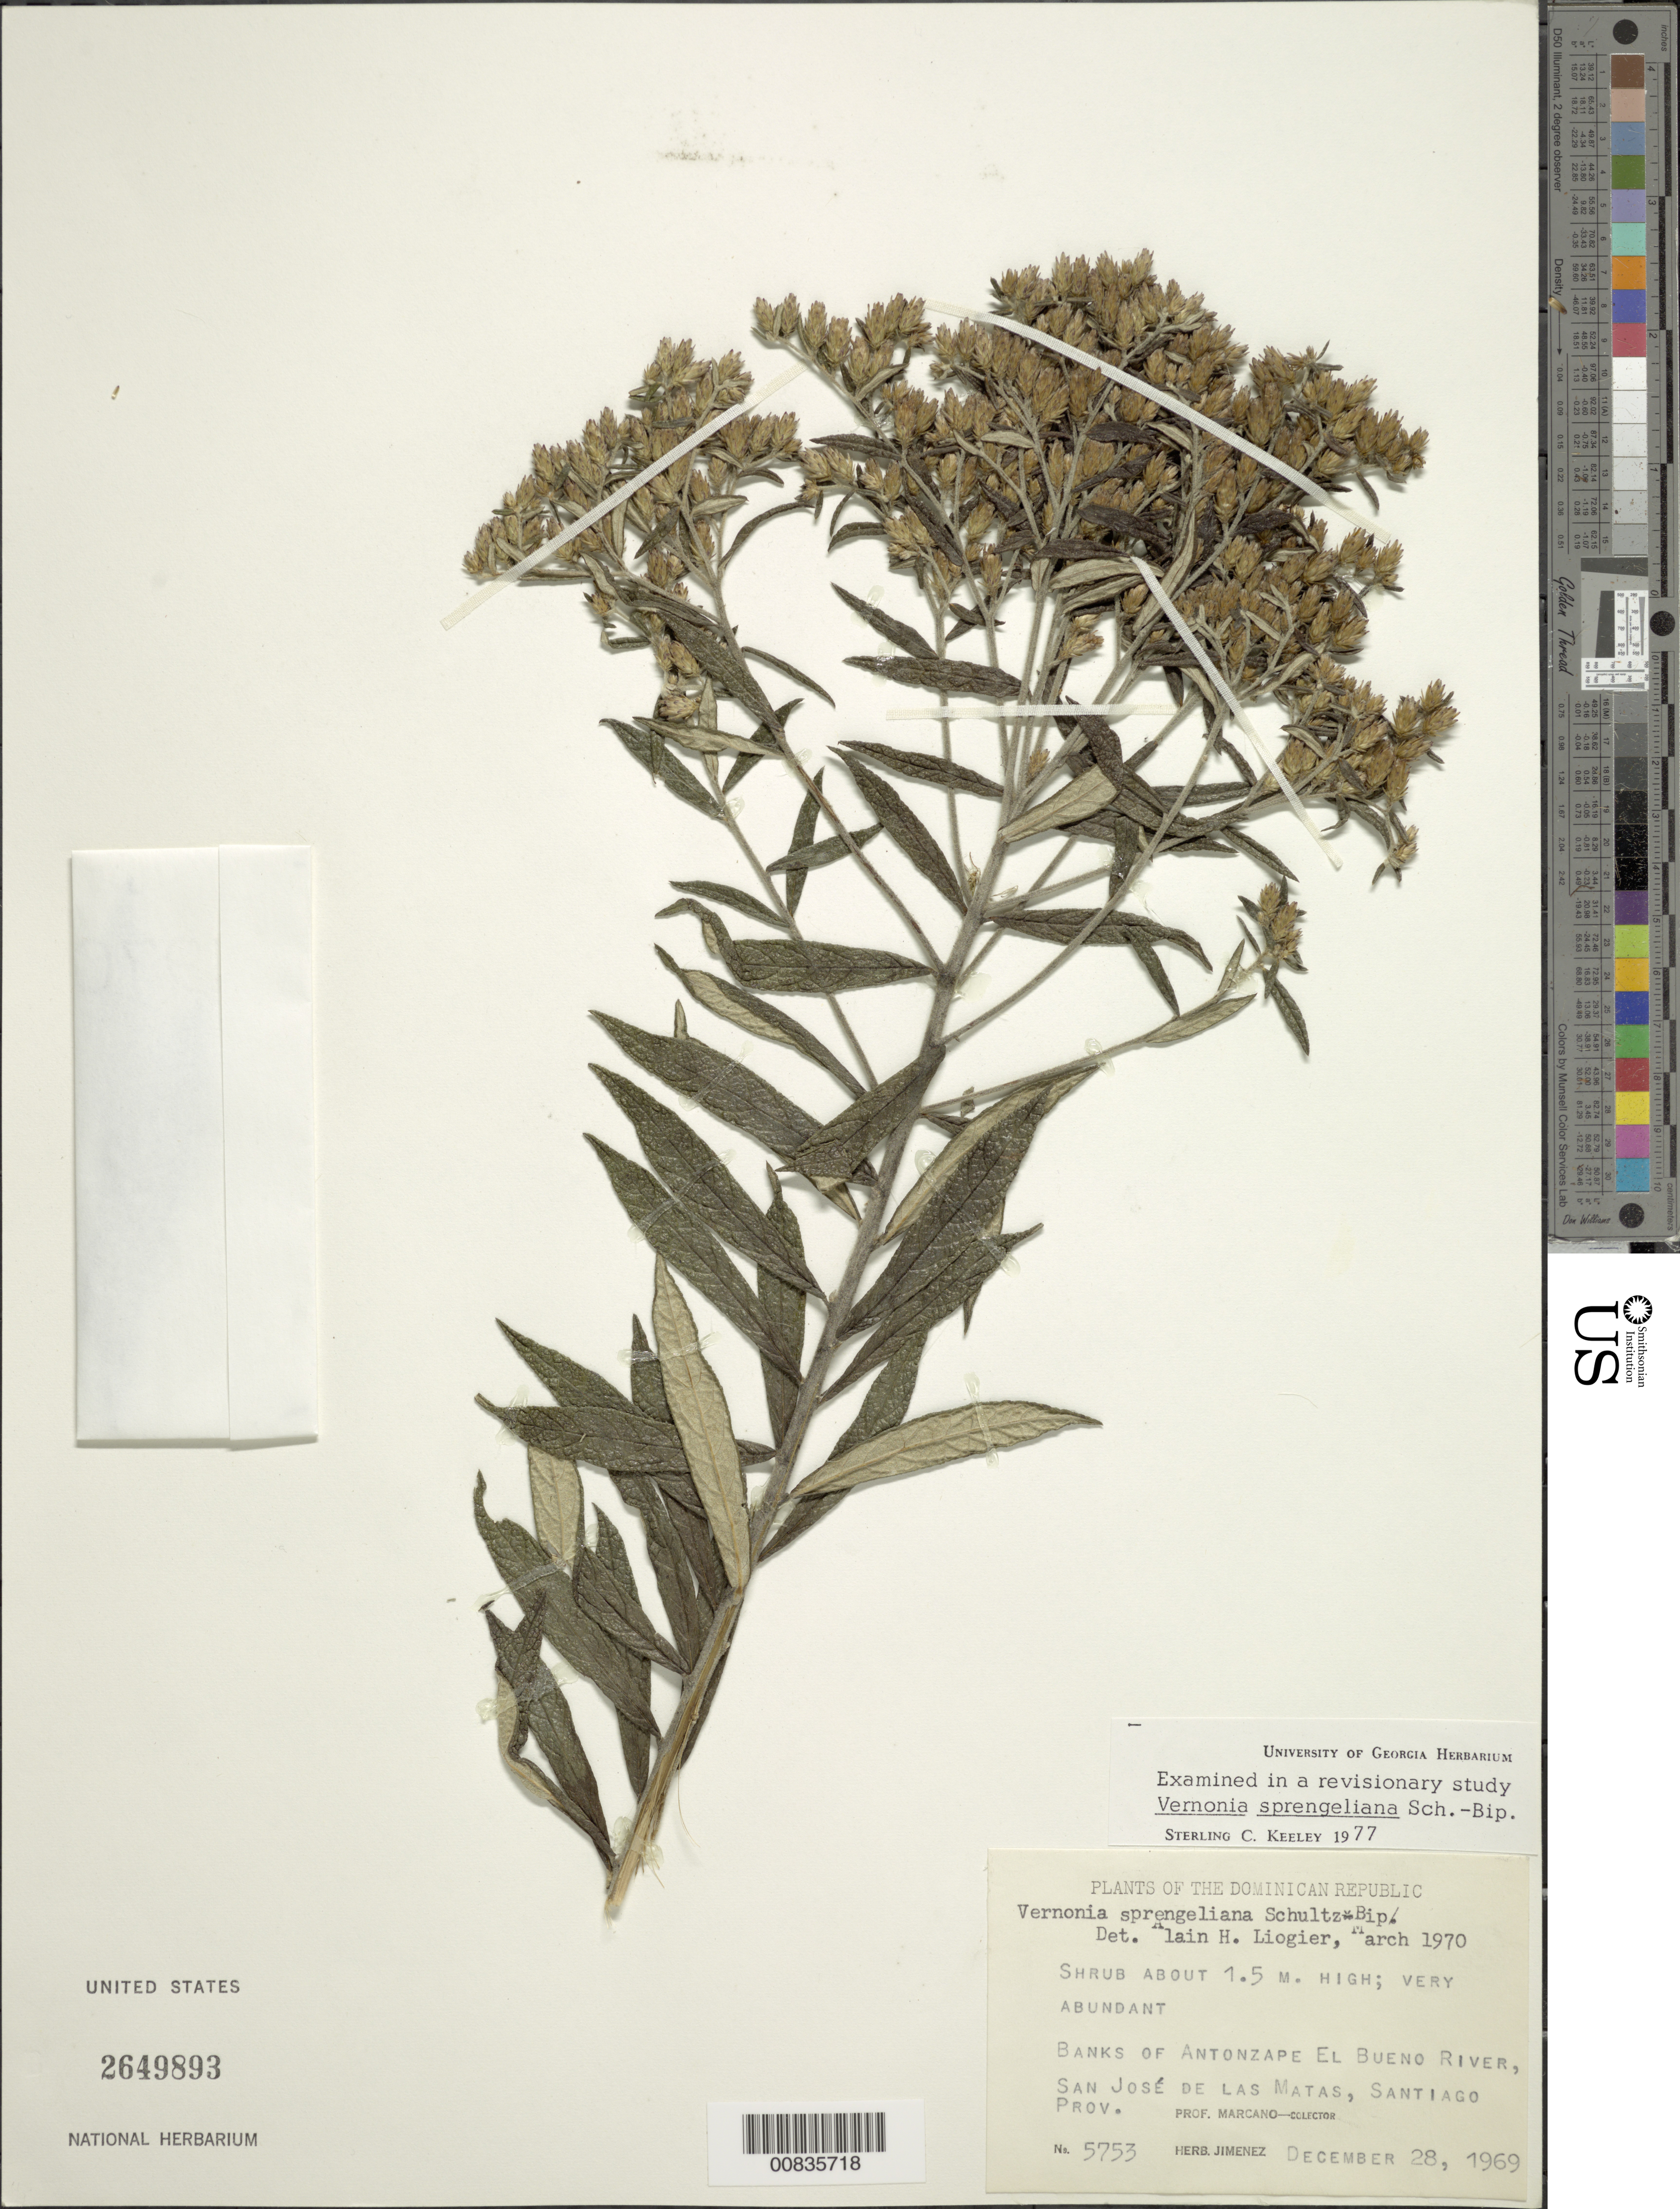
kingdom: Plantae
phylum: Tracheophyta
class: Magnoliopsida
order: Asterales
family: Asteraceae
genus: Lepidaploa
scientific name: Lepidaploa sprengeliana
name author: (Sch. Bip.) H. Rob.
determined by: Keeley, S. C.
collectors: E. J. Marcano F. & J. J. Jiménez Almonte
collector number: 5753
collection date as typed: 28 Dec 1969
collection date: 1969-12-28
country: Dominican Republic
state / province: Santiago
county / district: San José de las Matas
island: Hispaniola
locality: Antonzape El Bueno River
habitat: River banks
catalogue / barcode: US 2649893